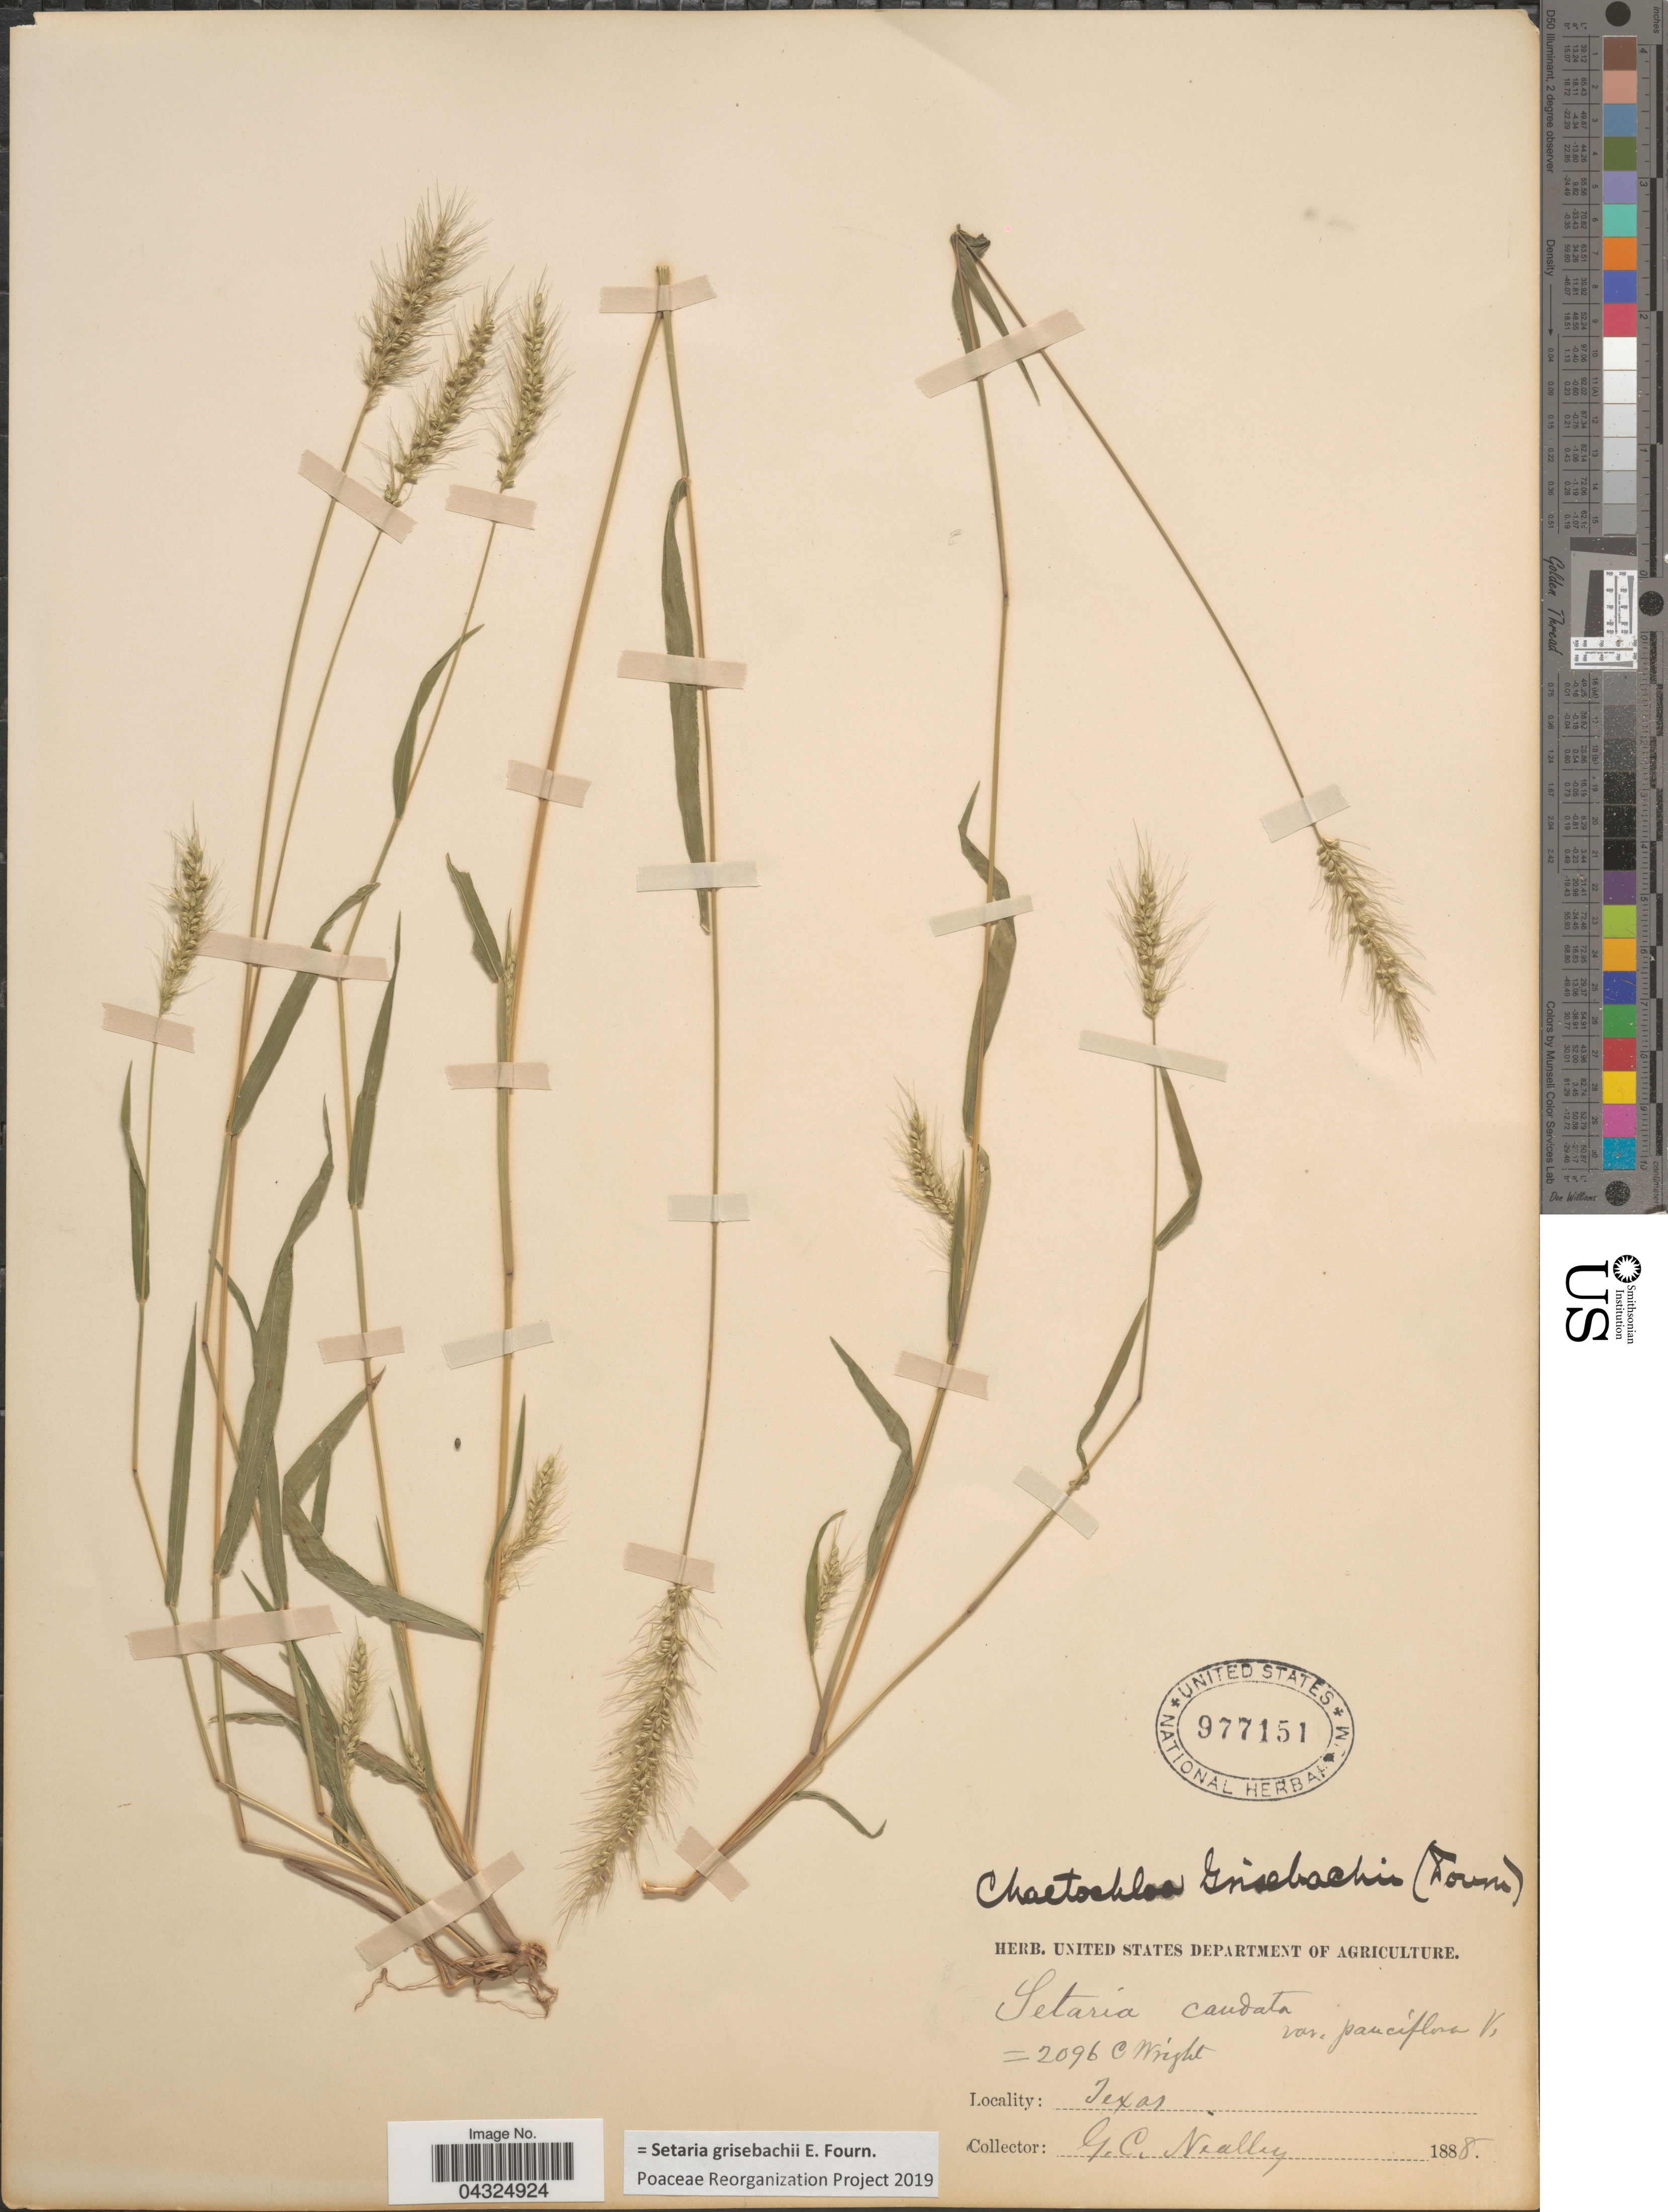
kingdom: Plantae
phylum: Tracheophyta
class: Liliopsida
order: Poales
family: Poaceae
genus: Setaria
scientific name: Setaria grisebachii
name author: E. Fourn.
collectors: G. C. Nealley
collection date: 1888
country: United States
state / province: Texas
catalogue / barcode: US 977151